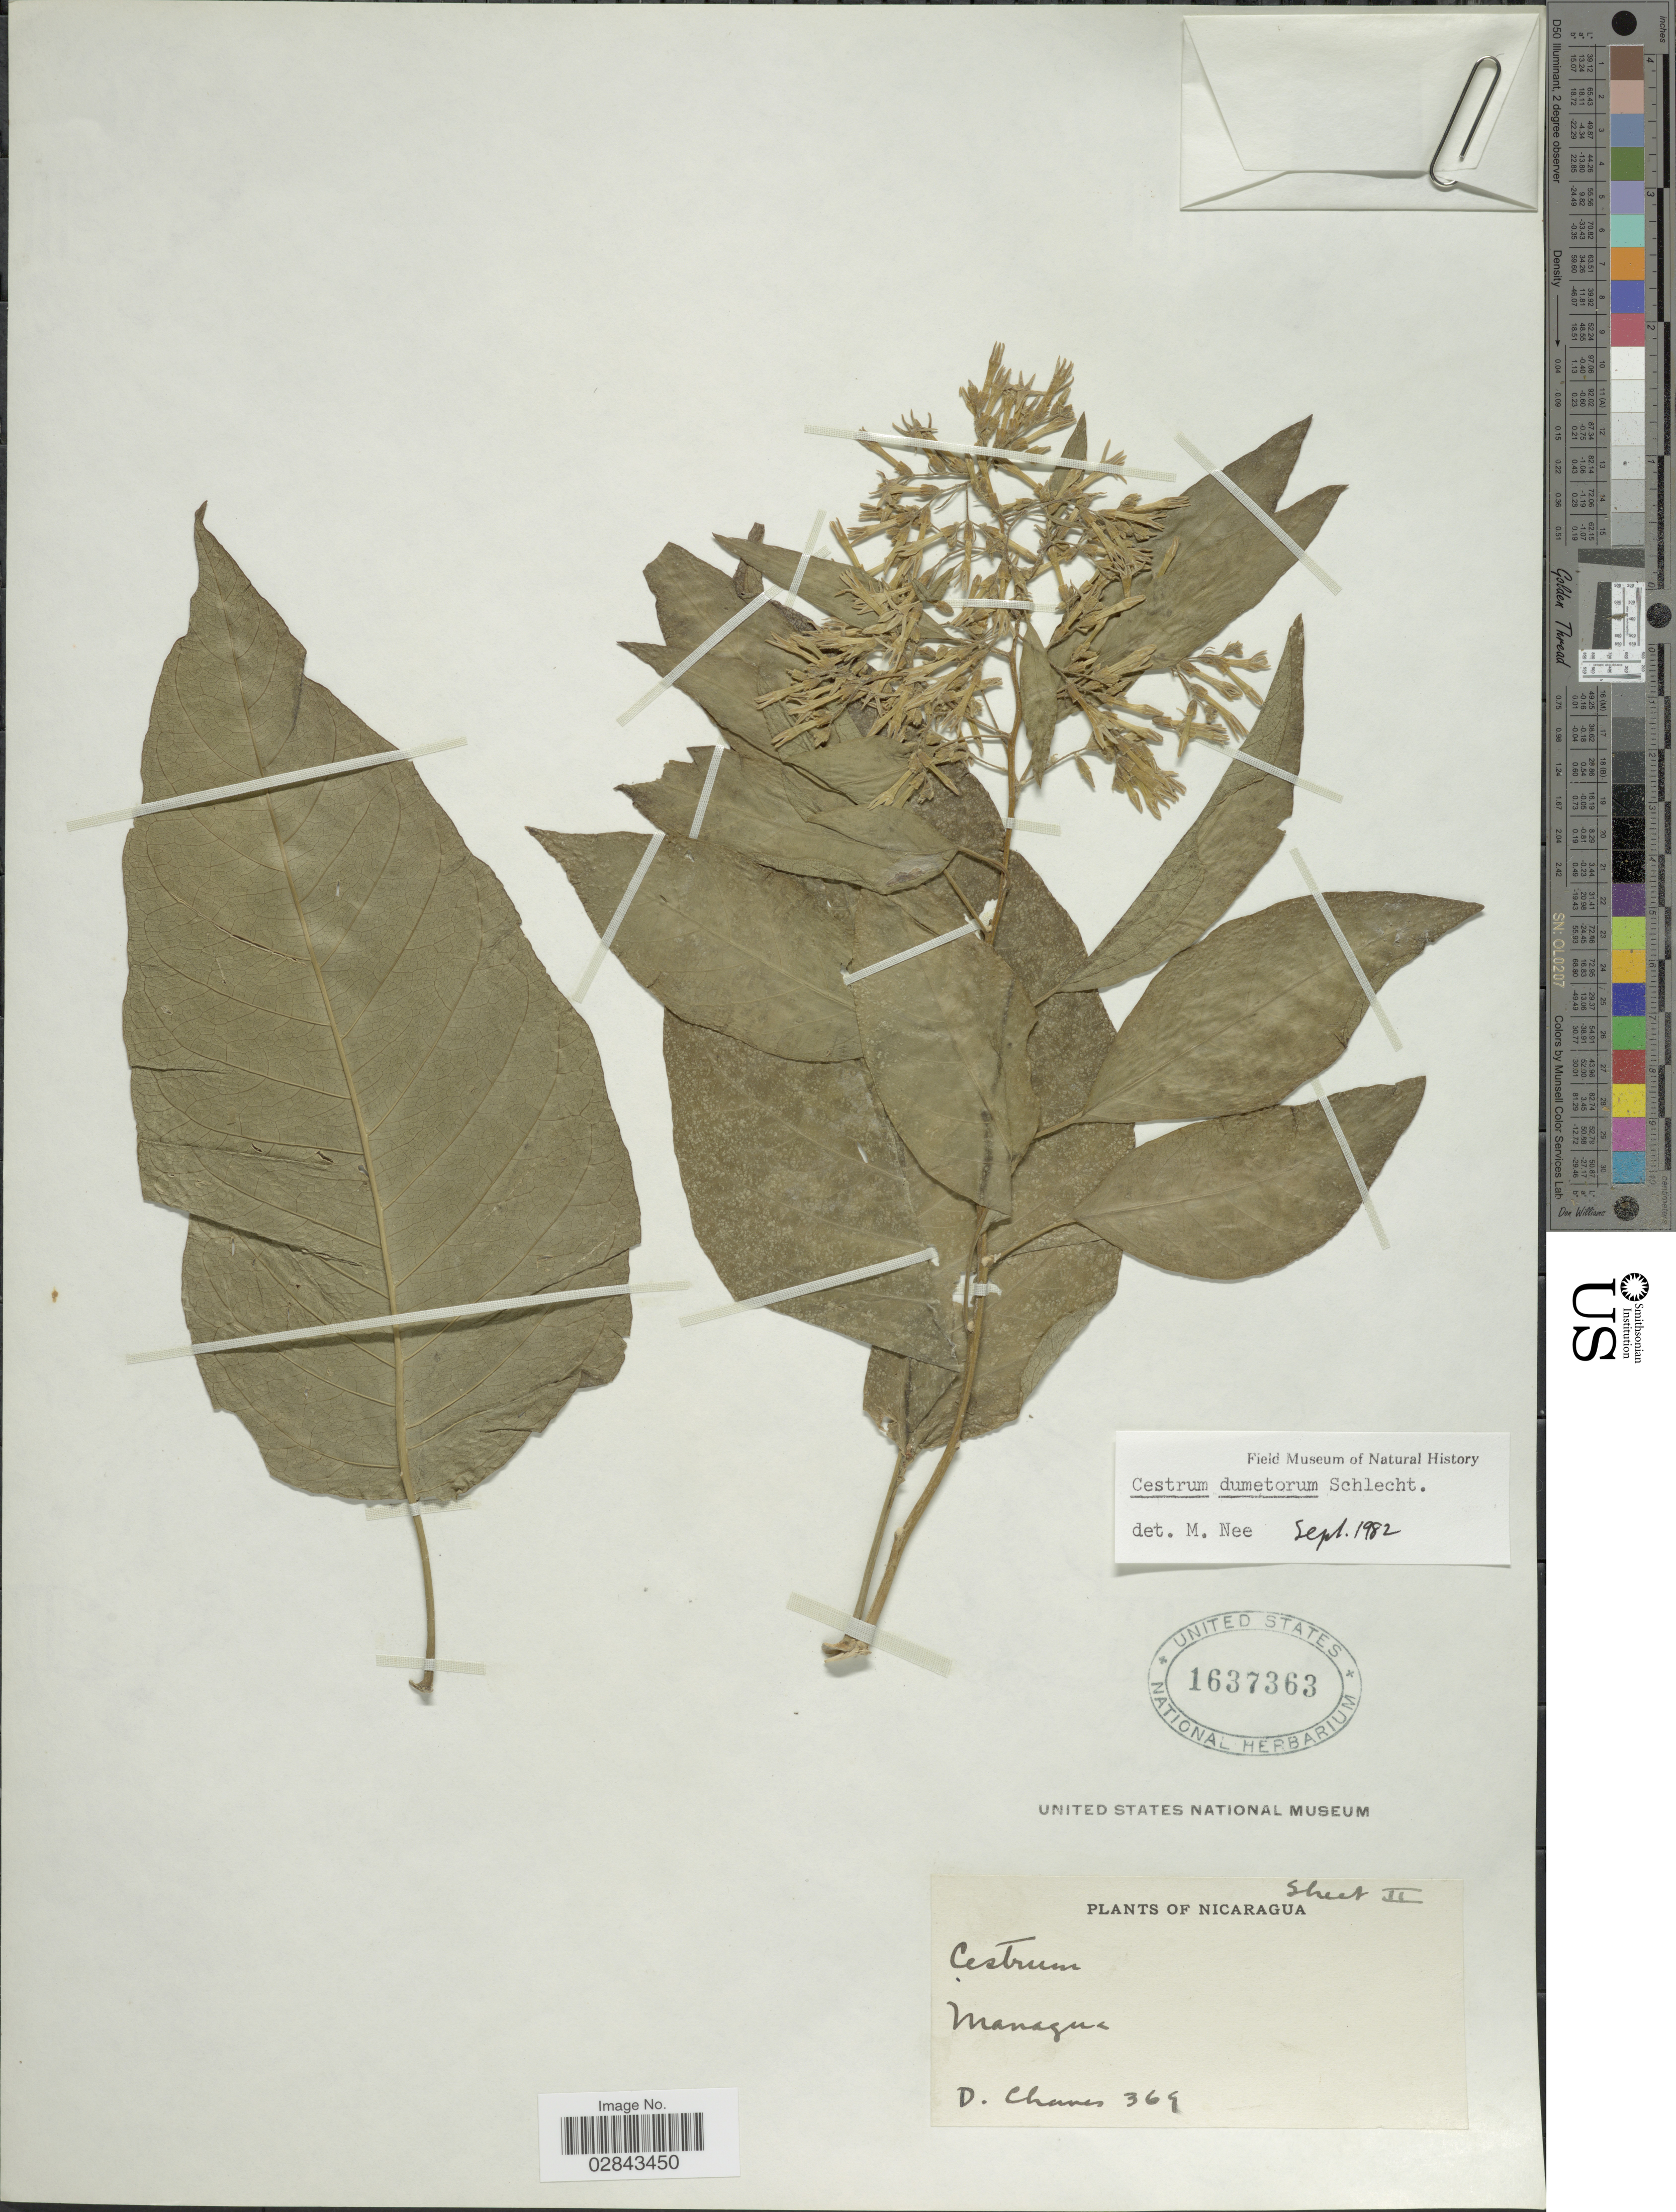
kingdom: Plantae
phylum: Tracheophyta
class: Magnoliopsida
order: Solanales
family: Solanaceae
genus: Cestrum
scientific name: Cestrum dumetorum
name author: Schltdl.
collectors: D. Chaves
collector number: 369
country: Nicaragua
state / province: Managua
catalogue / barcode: US 1637363